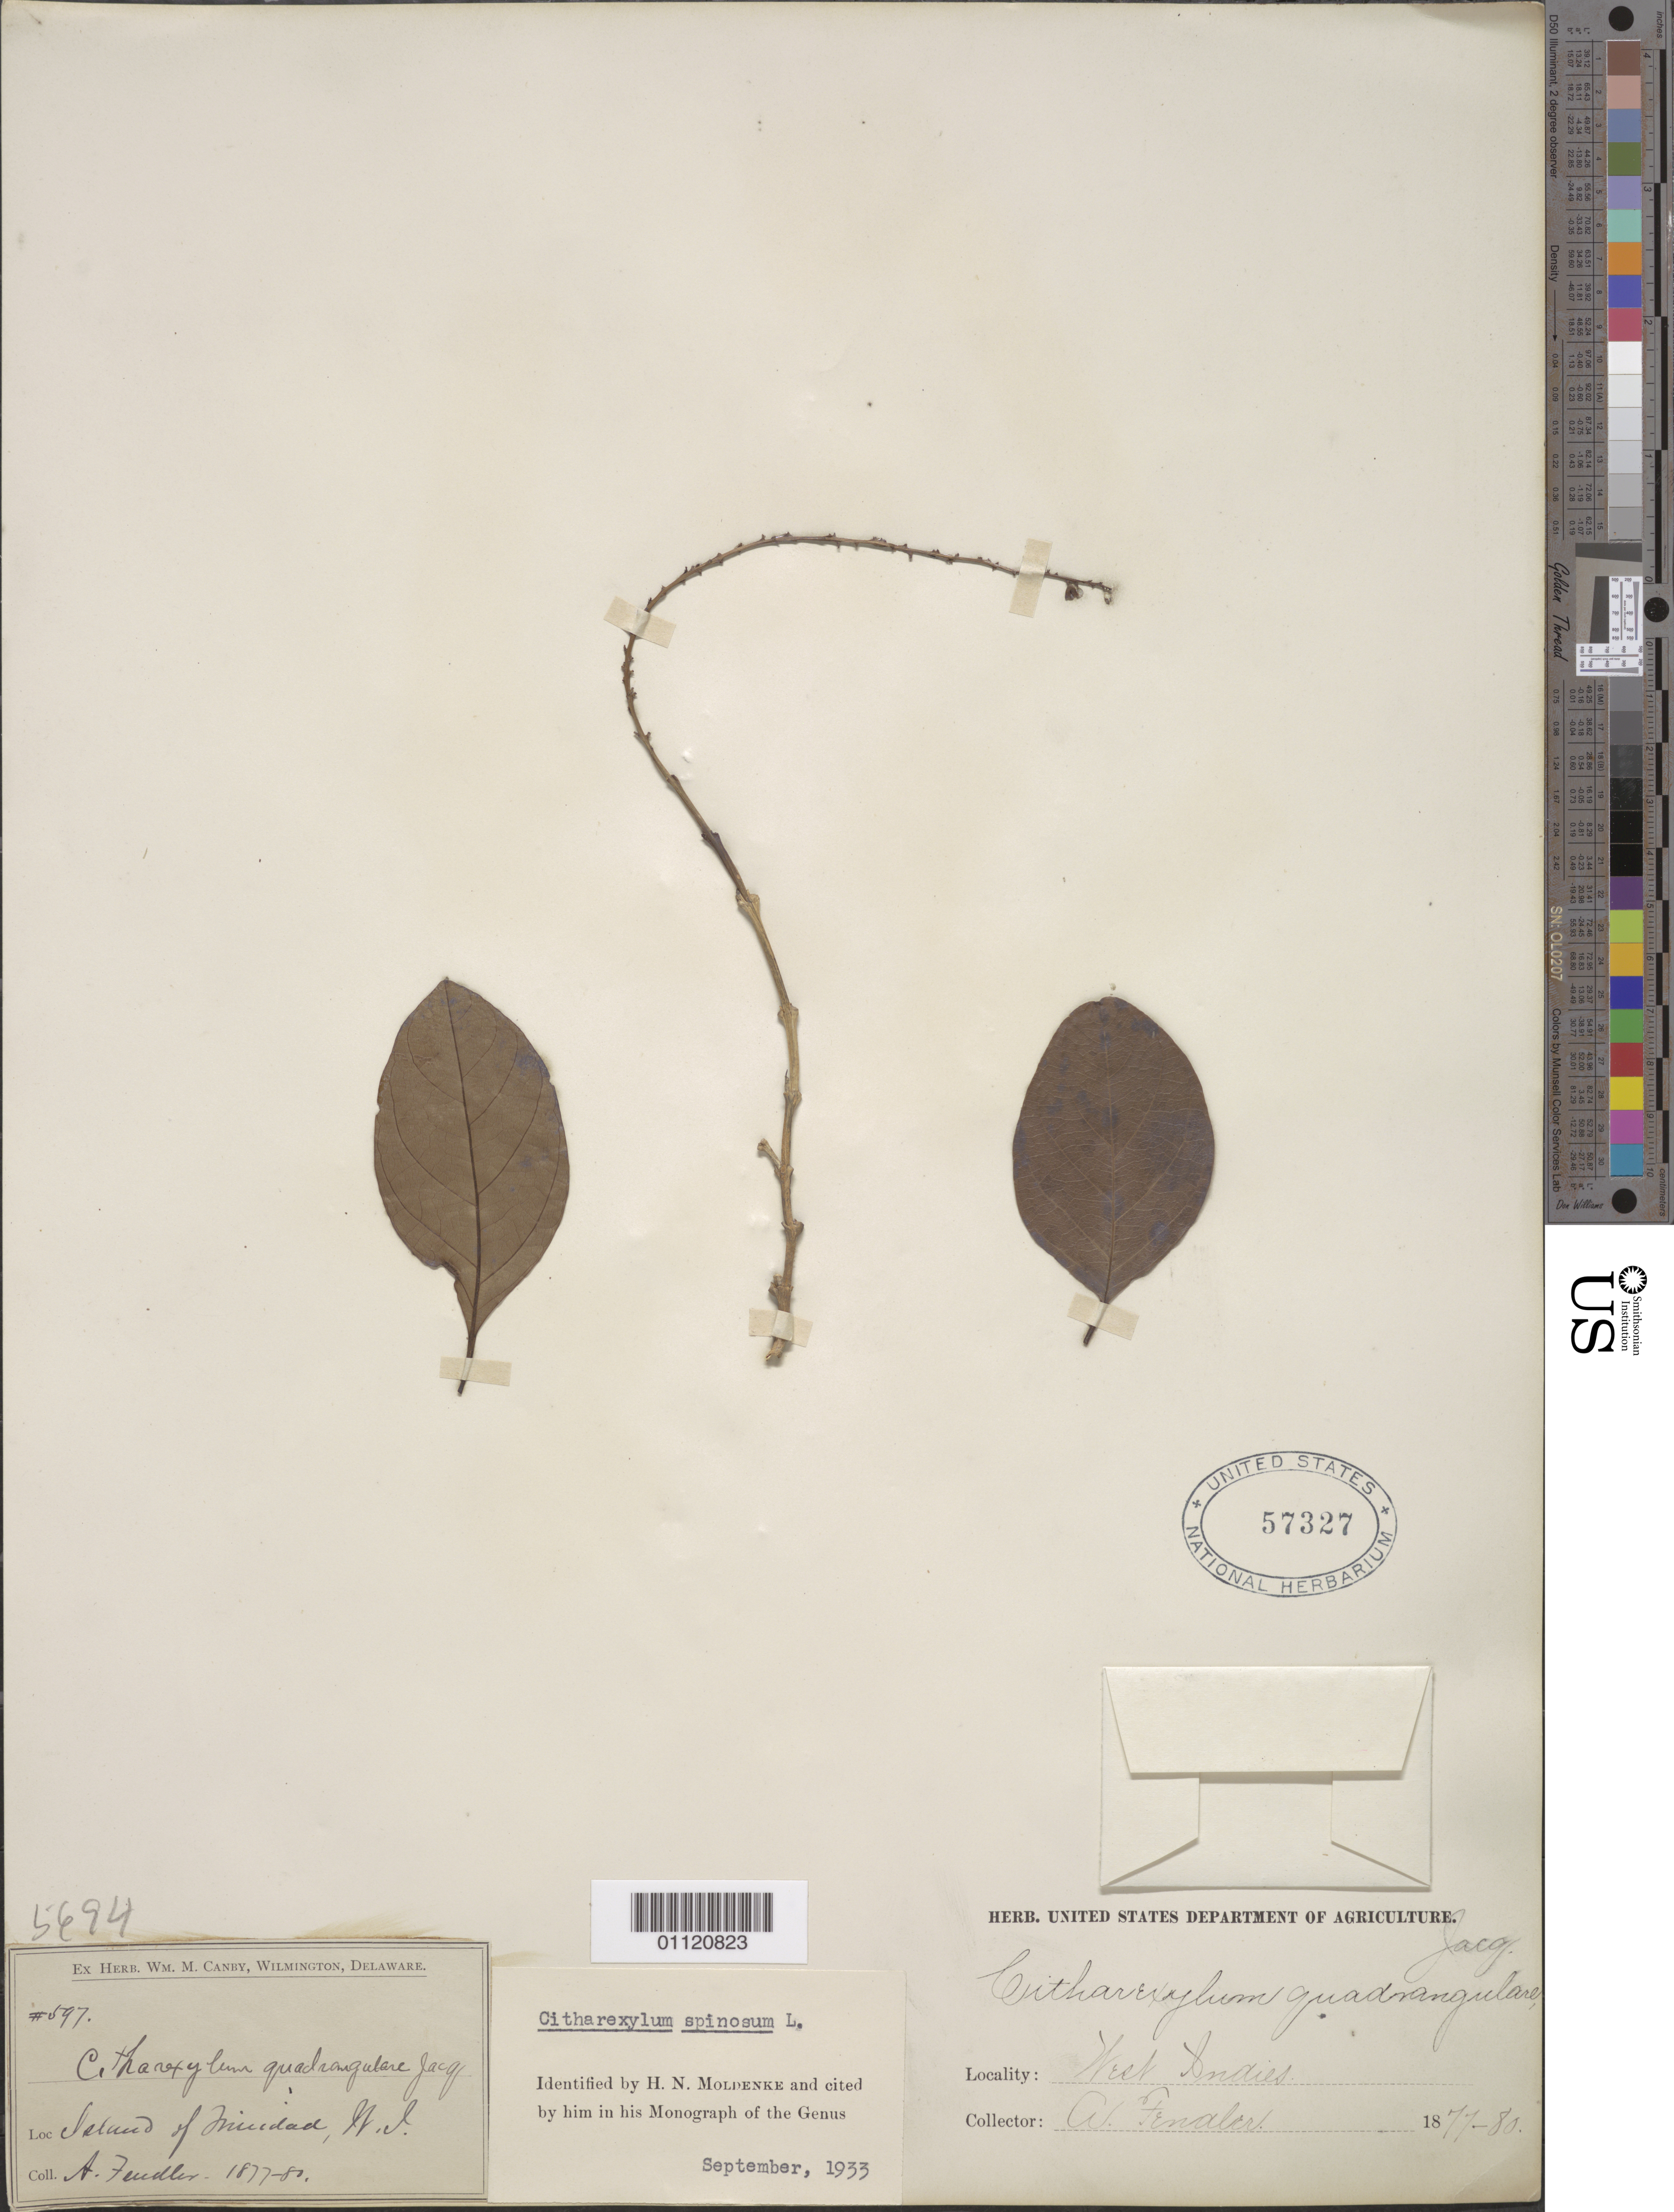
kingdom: Plantae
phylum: Tracheophyta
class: Magnoliopsida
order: Lamiales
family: Verbenaceae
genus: Citharexylum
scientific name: Citharexylum spinosum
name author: L.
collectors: A. Fendler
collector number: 597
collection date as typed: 01 Jan 1877 to 31 Dec 1880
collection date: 1877-01-01/1880-12-31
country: Trinidad and Tobago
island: Trinidad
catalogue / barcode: US 57327